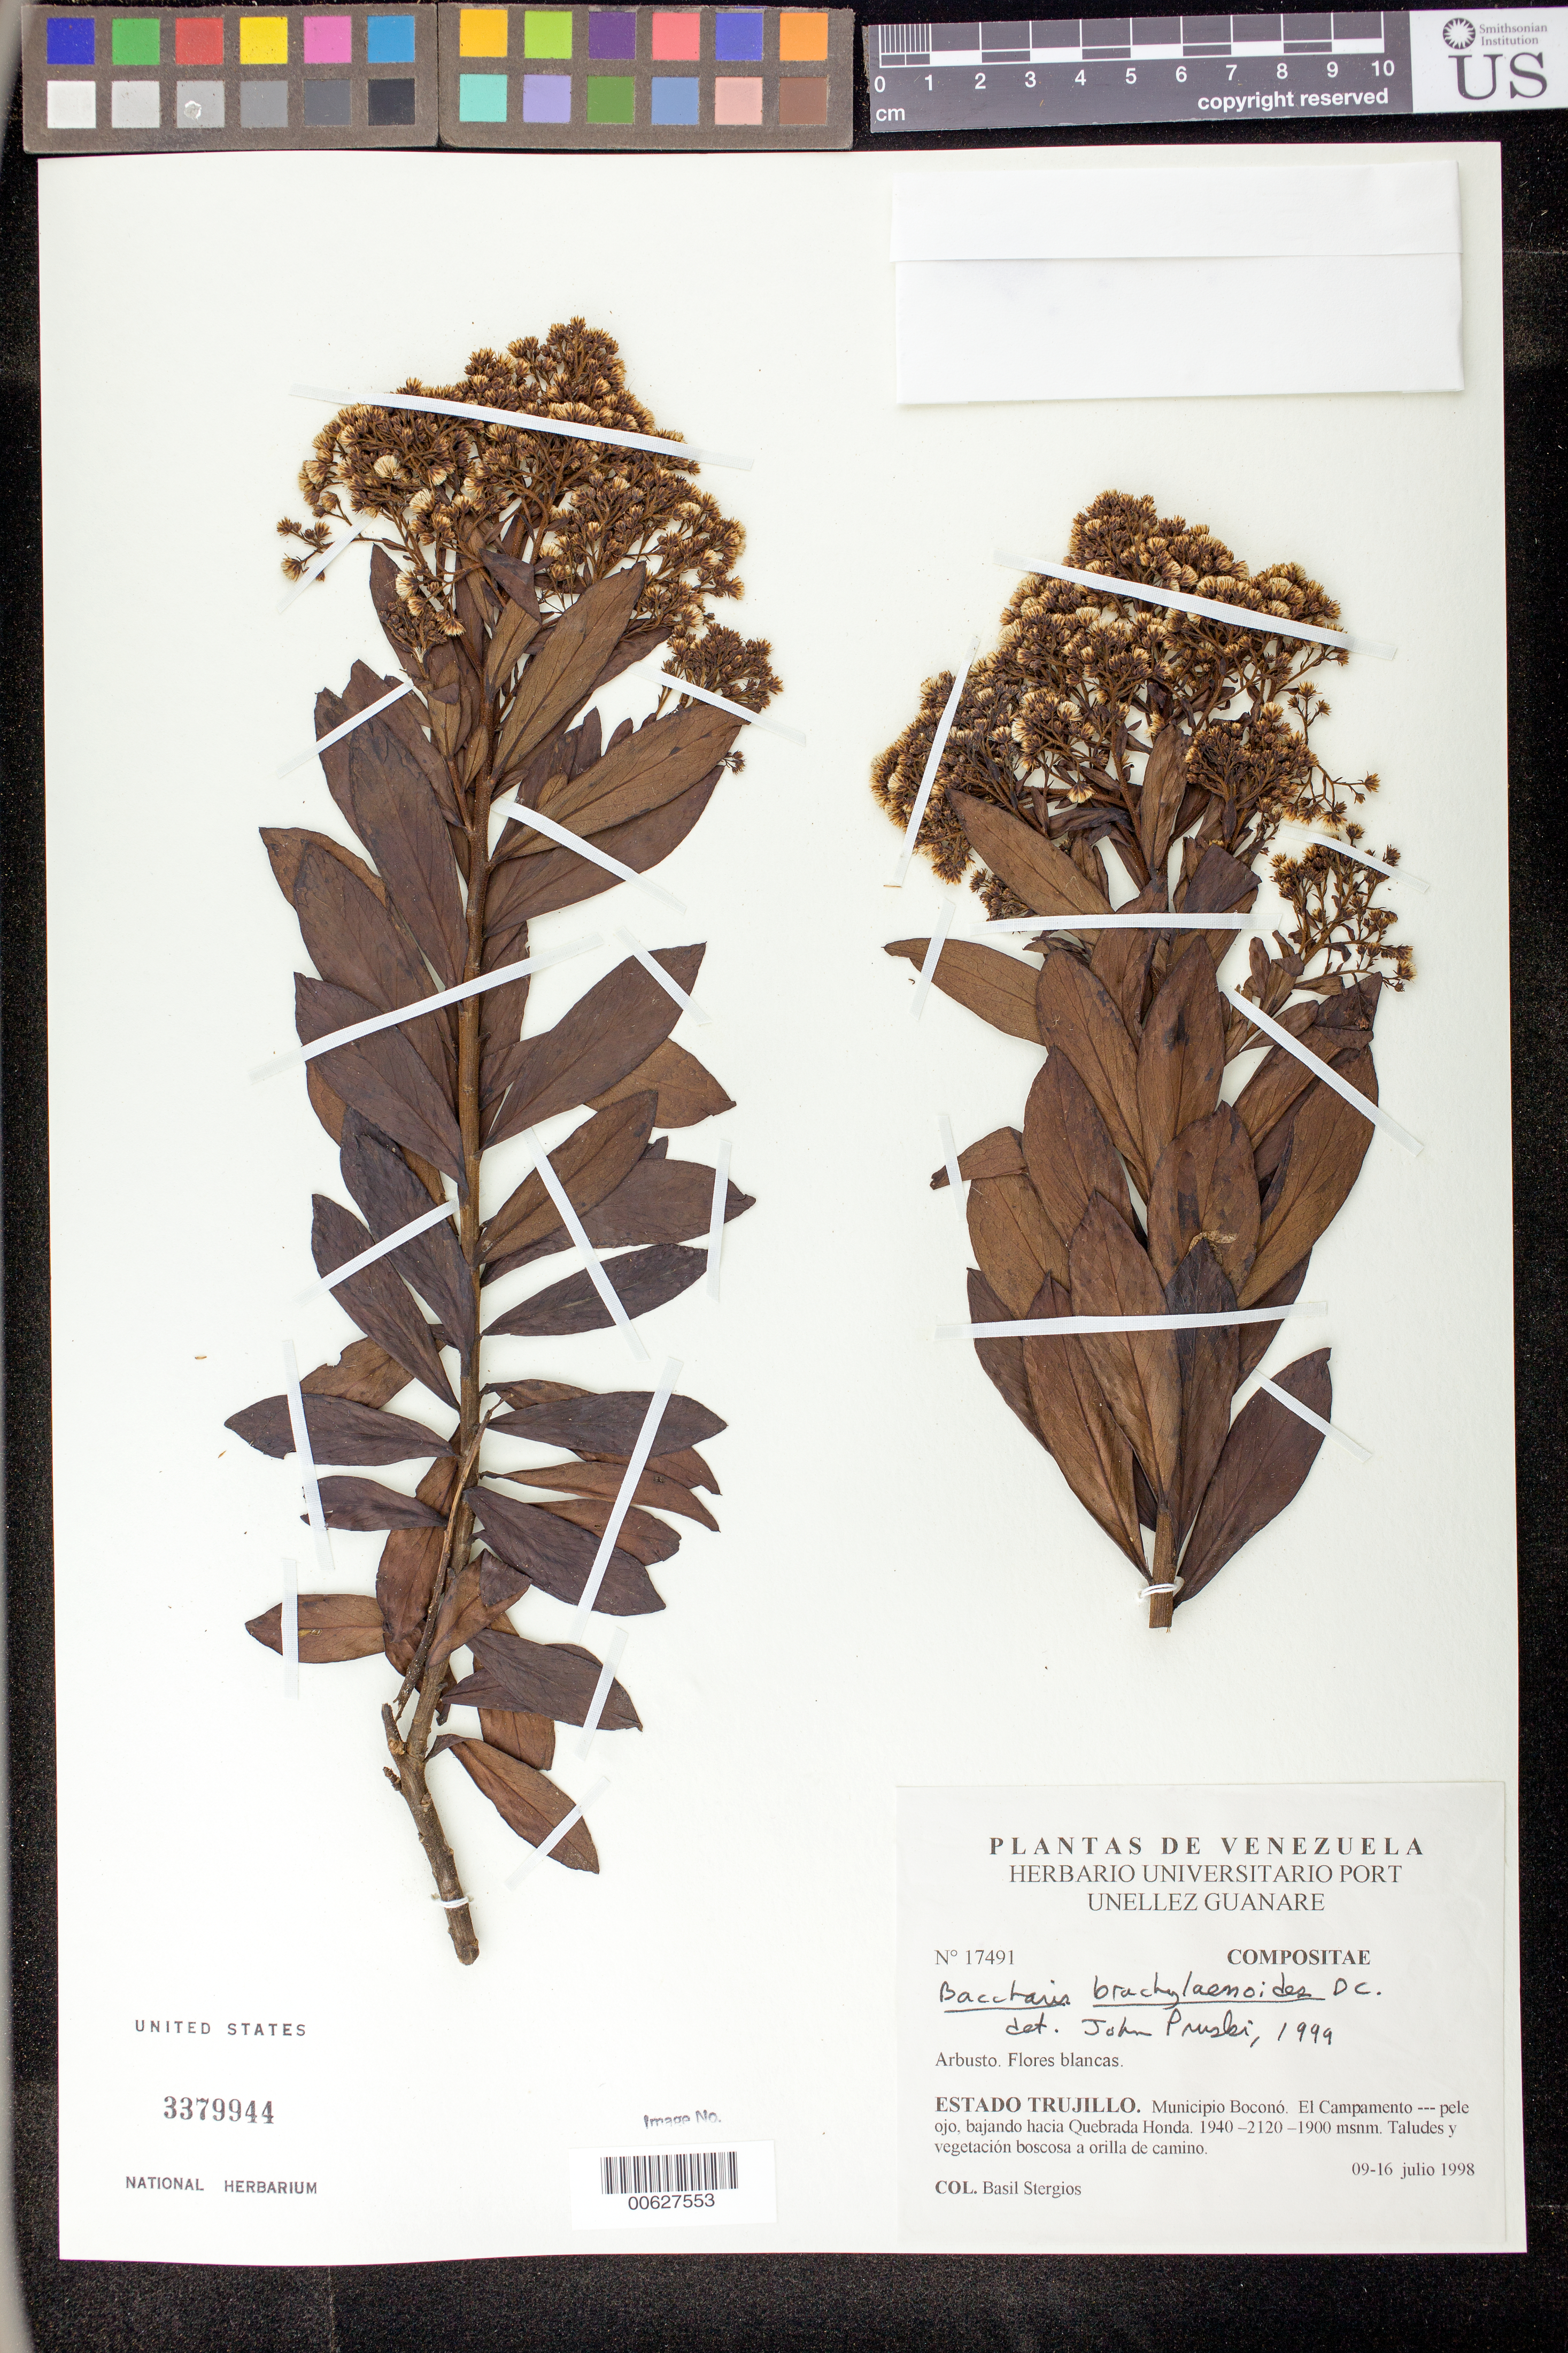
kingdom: Plantae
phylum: Tracheophyta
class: Magnoliopsida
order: Asterales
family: Asteraceae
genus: Baccharis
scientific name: Baccharis brachylaenoides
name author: DC.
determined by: Pruski, J. F.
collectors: B. G. Stergios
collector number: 17491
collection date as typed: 09 Jul 1998 to 16 Jul 1998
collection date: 1998-07-09/1998-07-16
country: Venezuela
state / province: Trujillo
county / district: Boconó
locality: Parque Nacional Guaramacal, El campamento-pele ojo, bajando hacia Quebrada Honda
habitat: Taludes y vegetación boscosa a orilla de camino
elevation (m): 1900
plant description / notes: PORT, US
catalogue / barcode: US 3379944